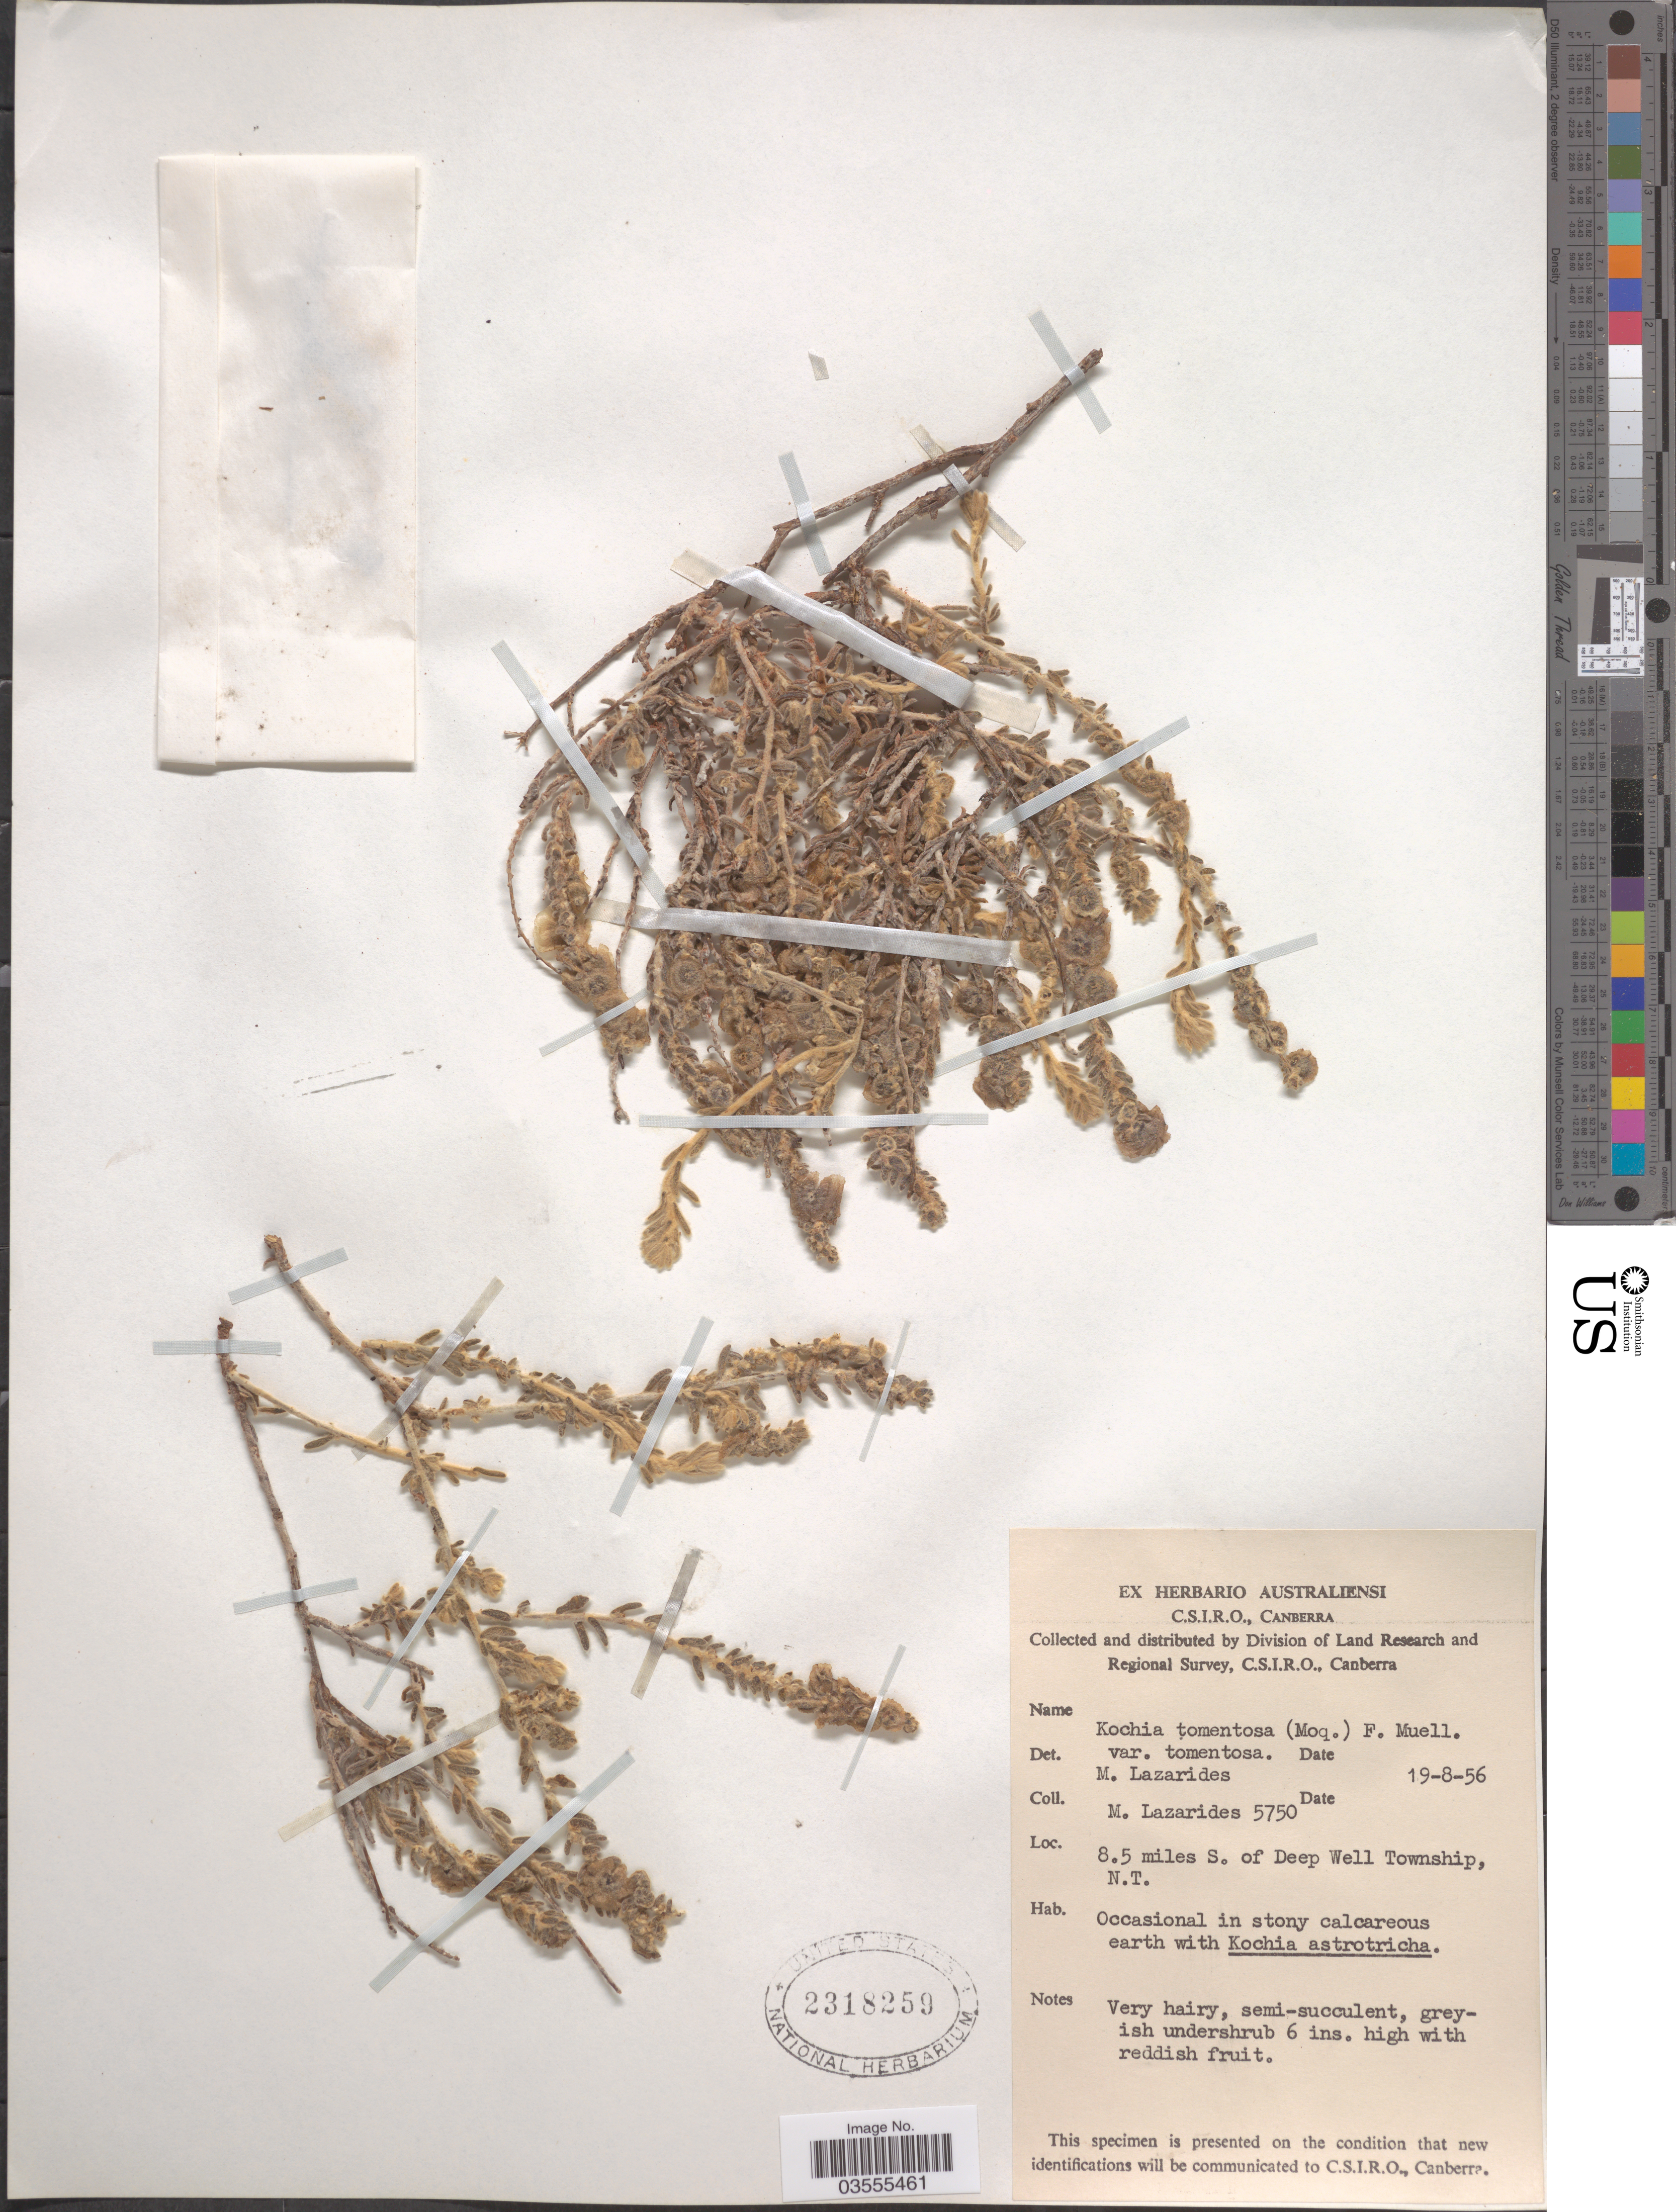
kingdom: Plantae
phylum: Tracheophyta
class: Magnoliopsida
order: Caryophyllales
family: Amaranthaceae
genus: Maireana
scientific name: Maireana trichoptera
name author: (J.M. Black) Paul G. Wilson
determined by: Wilson, Paul G.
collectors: M. Lazarides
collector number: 5750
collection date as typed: Transcribed d/m/y: 19/8/56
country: Australia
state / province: Northern Territory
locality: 8.5 miles S. of Deep Well Township.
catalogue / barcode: US 2318259